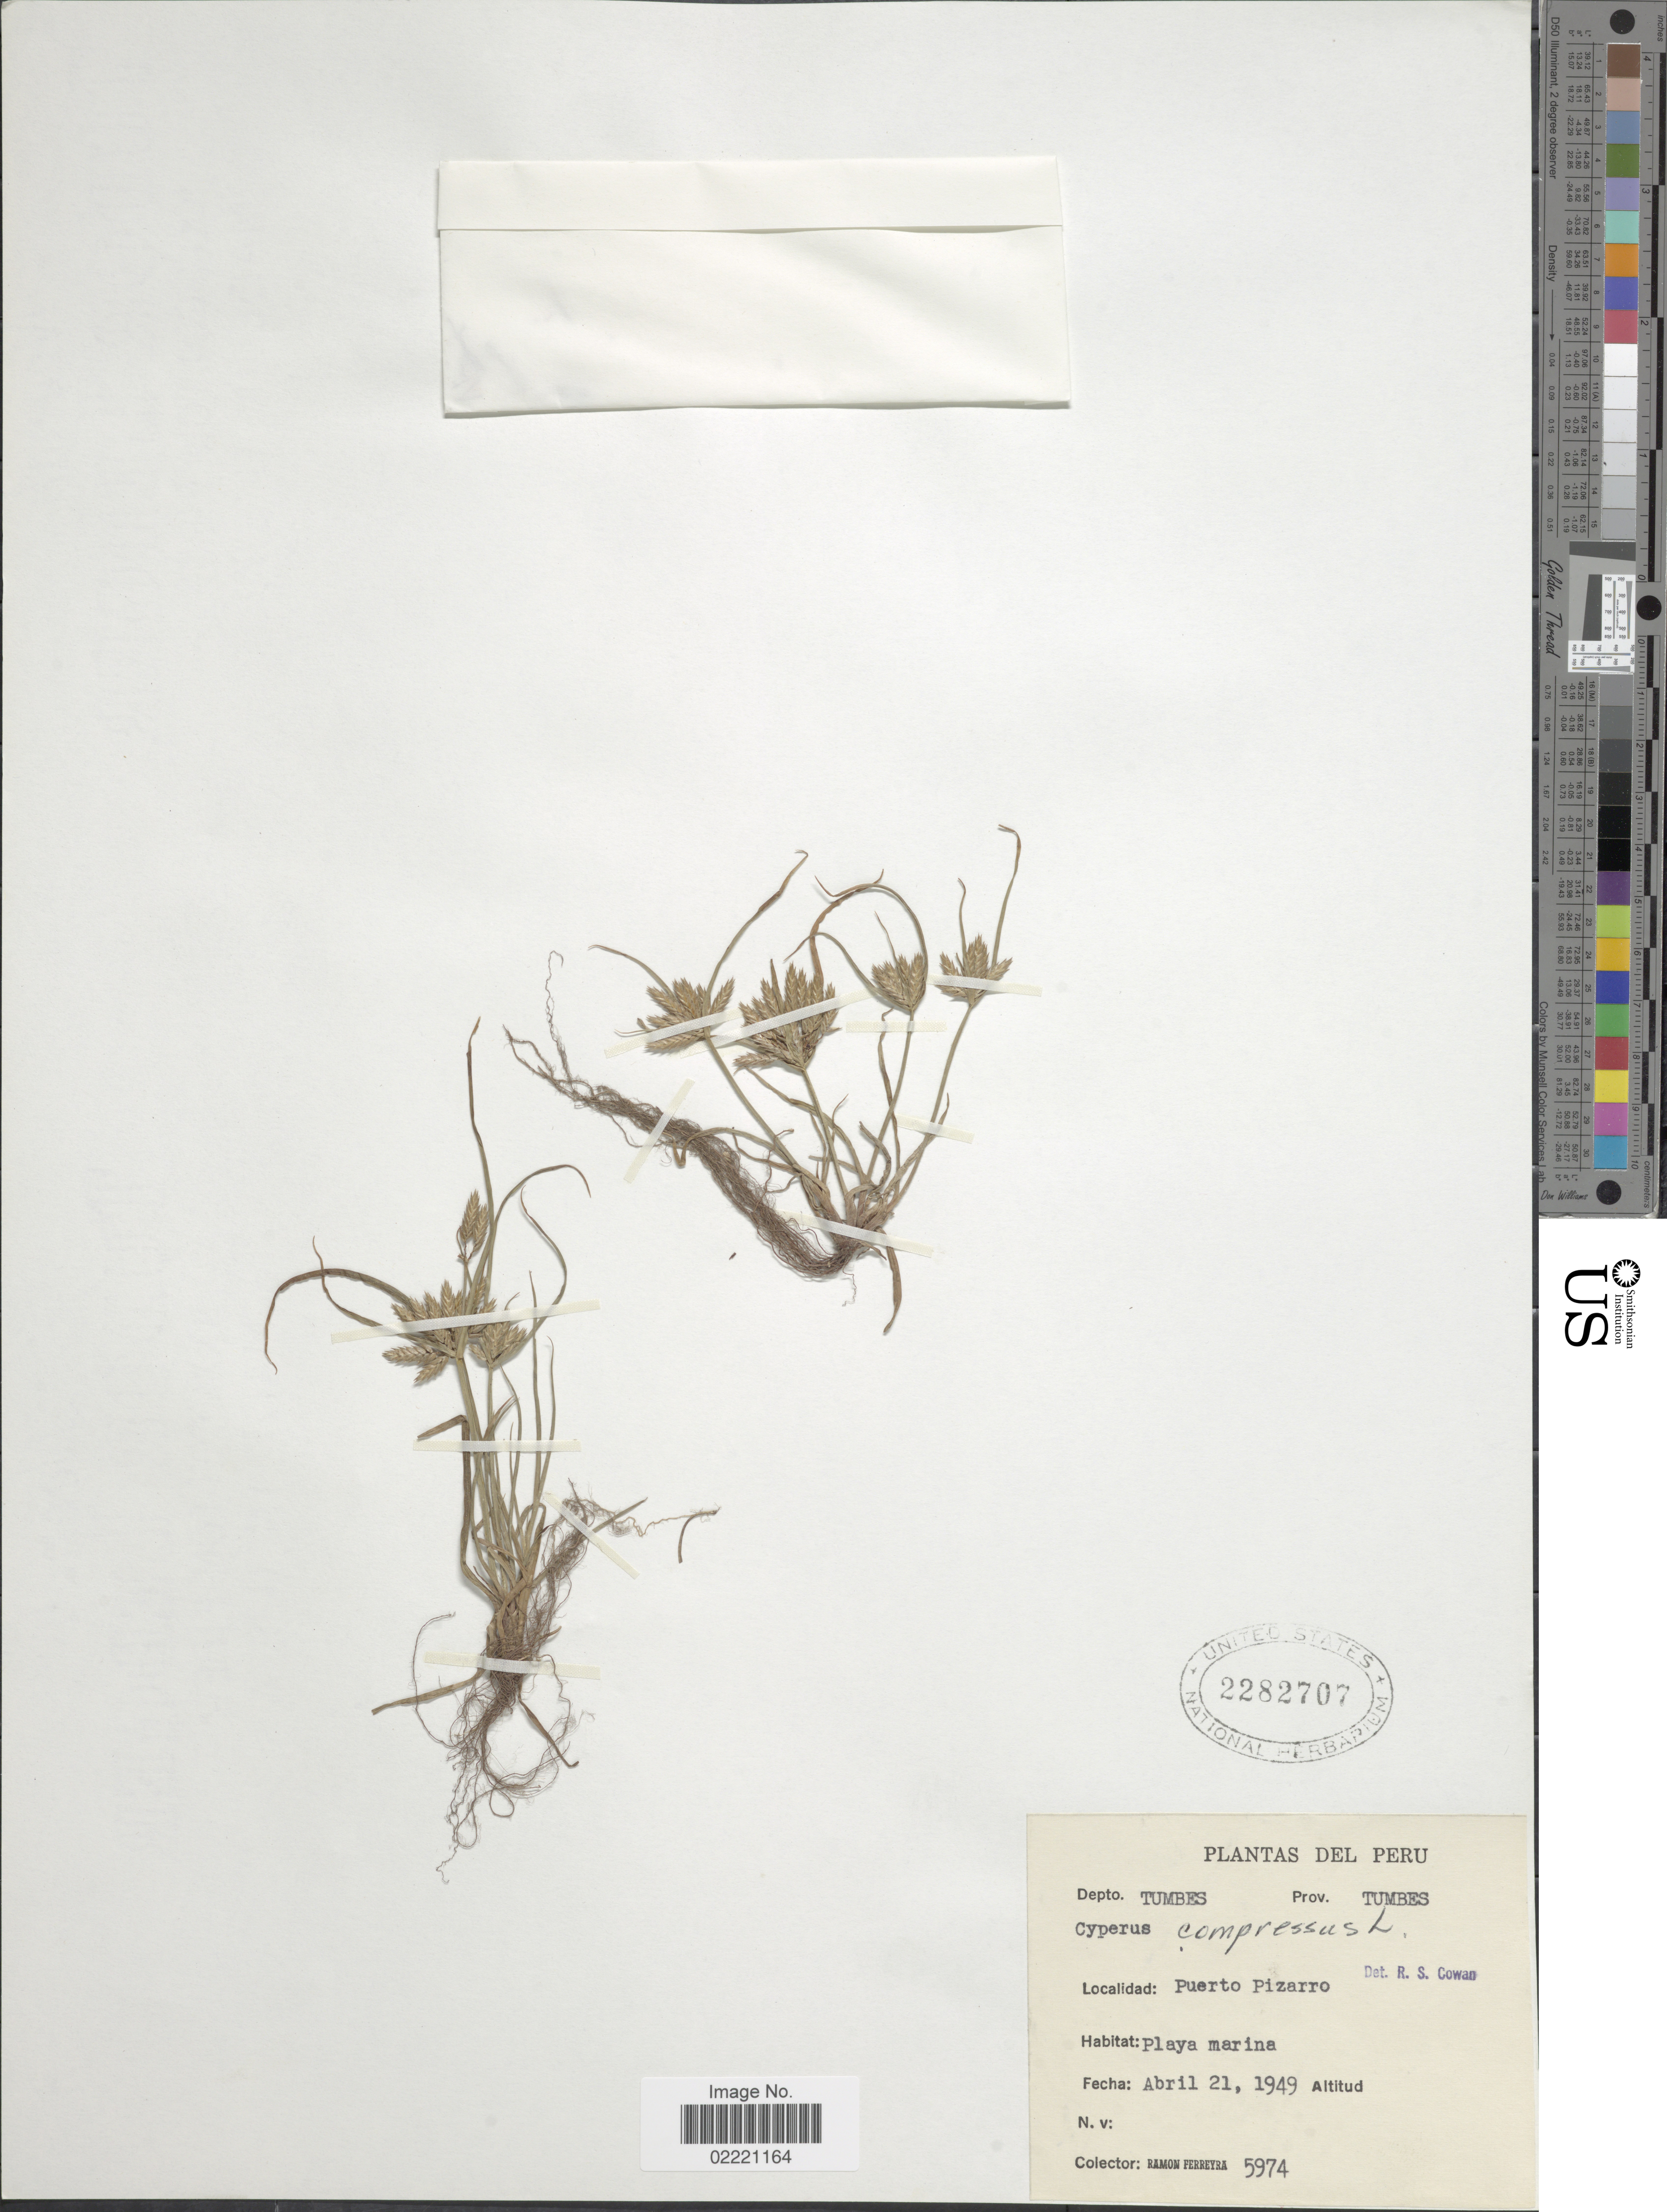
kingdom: Plantae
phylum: Tracheophyta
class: Liliopsida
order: Poales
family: Cyperaceae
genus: Cyperus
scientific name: Cyperus compressus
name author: L.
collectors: R. A. Ferreyra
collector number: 5974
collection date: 1949-04-21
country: Peru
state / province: Tumbes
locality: Depto. Tumbes, Puerto Pizarro, playa marina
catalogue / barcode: US 2282707